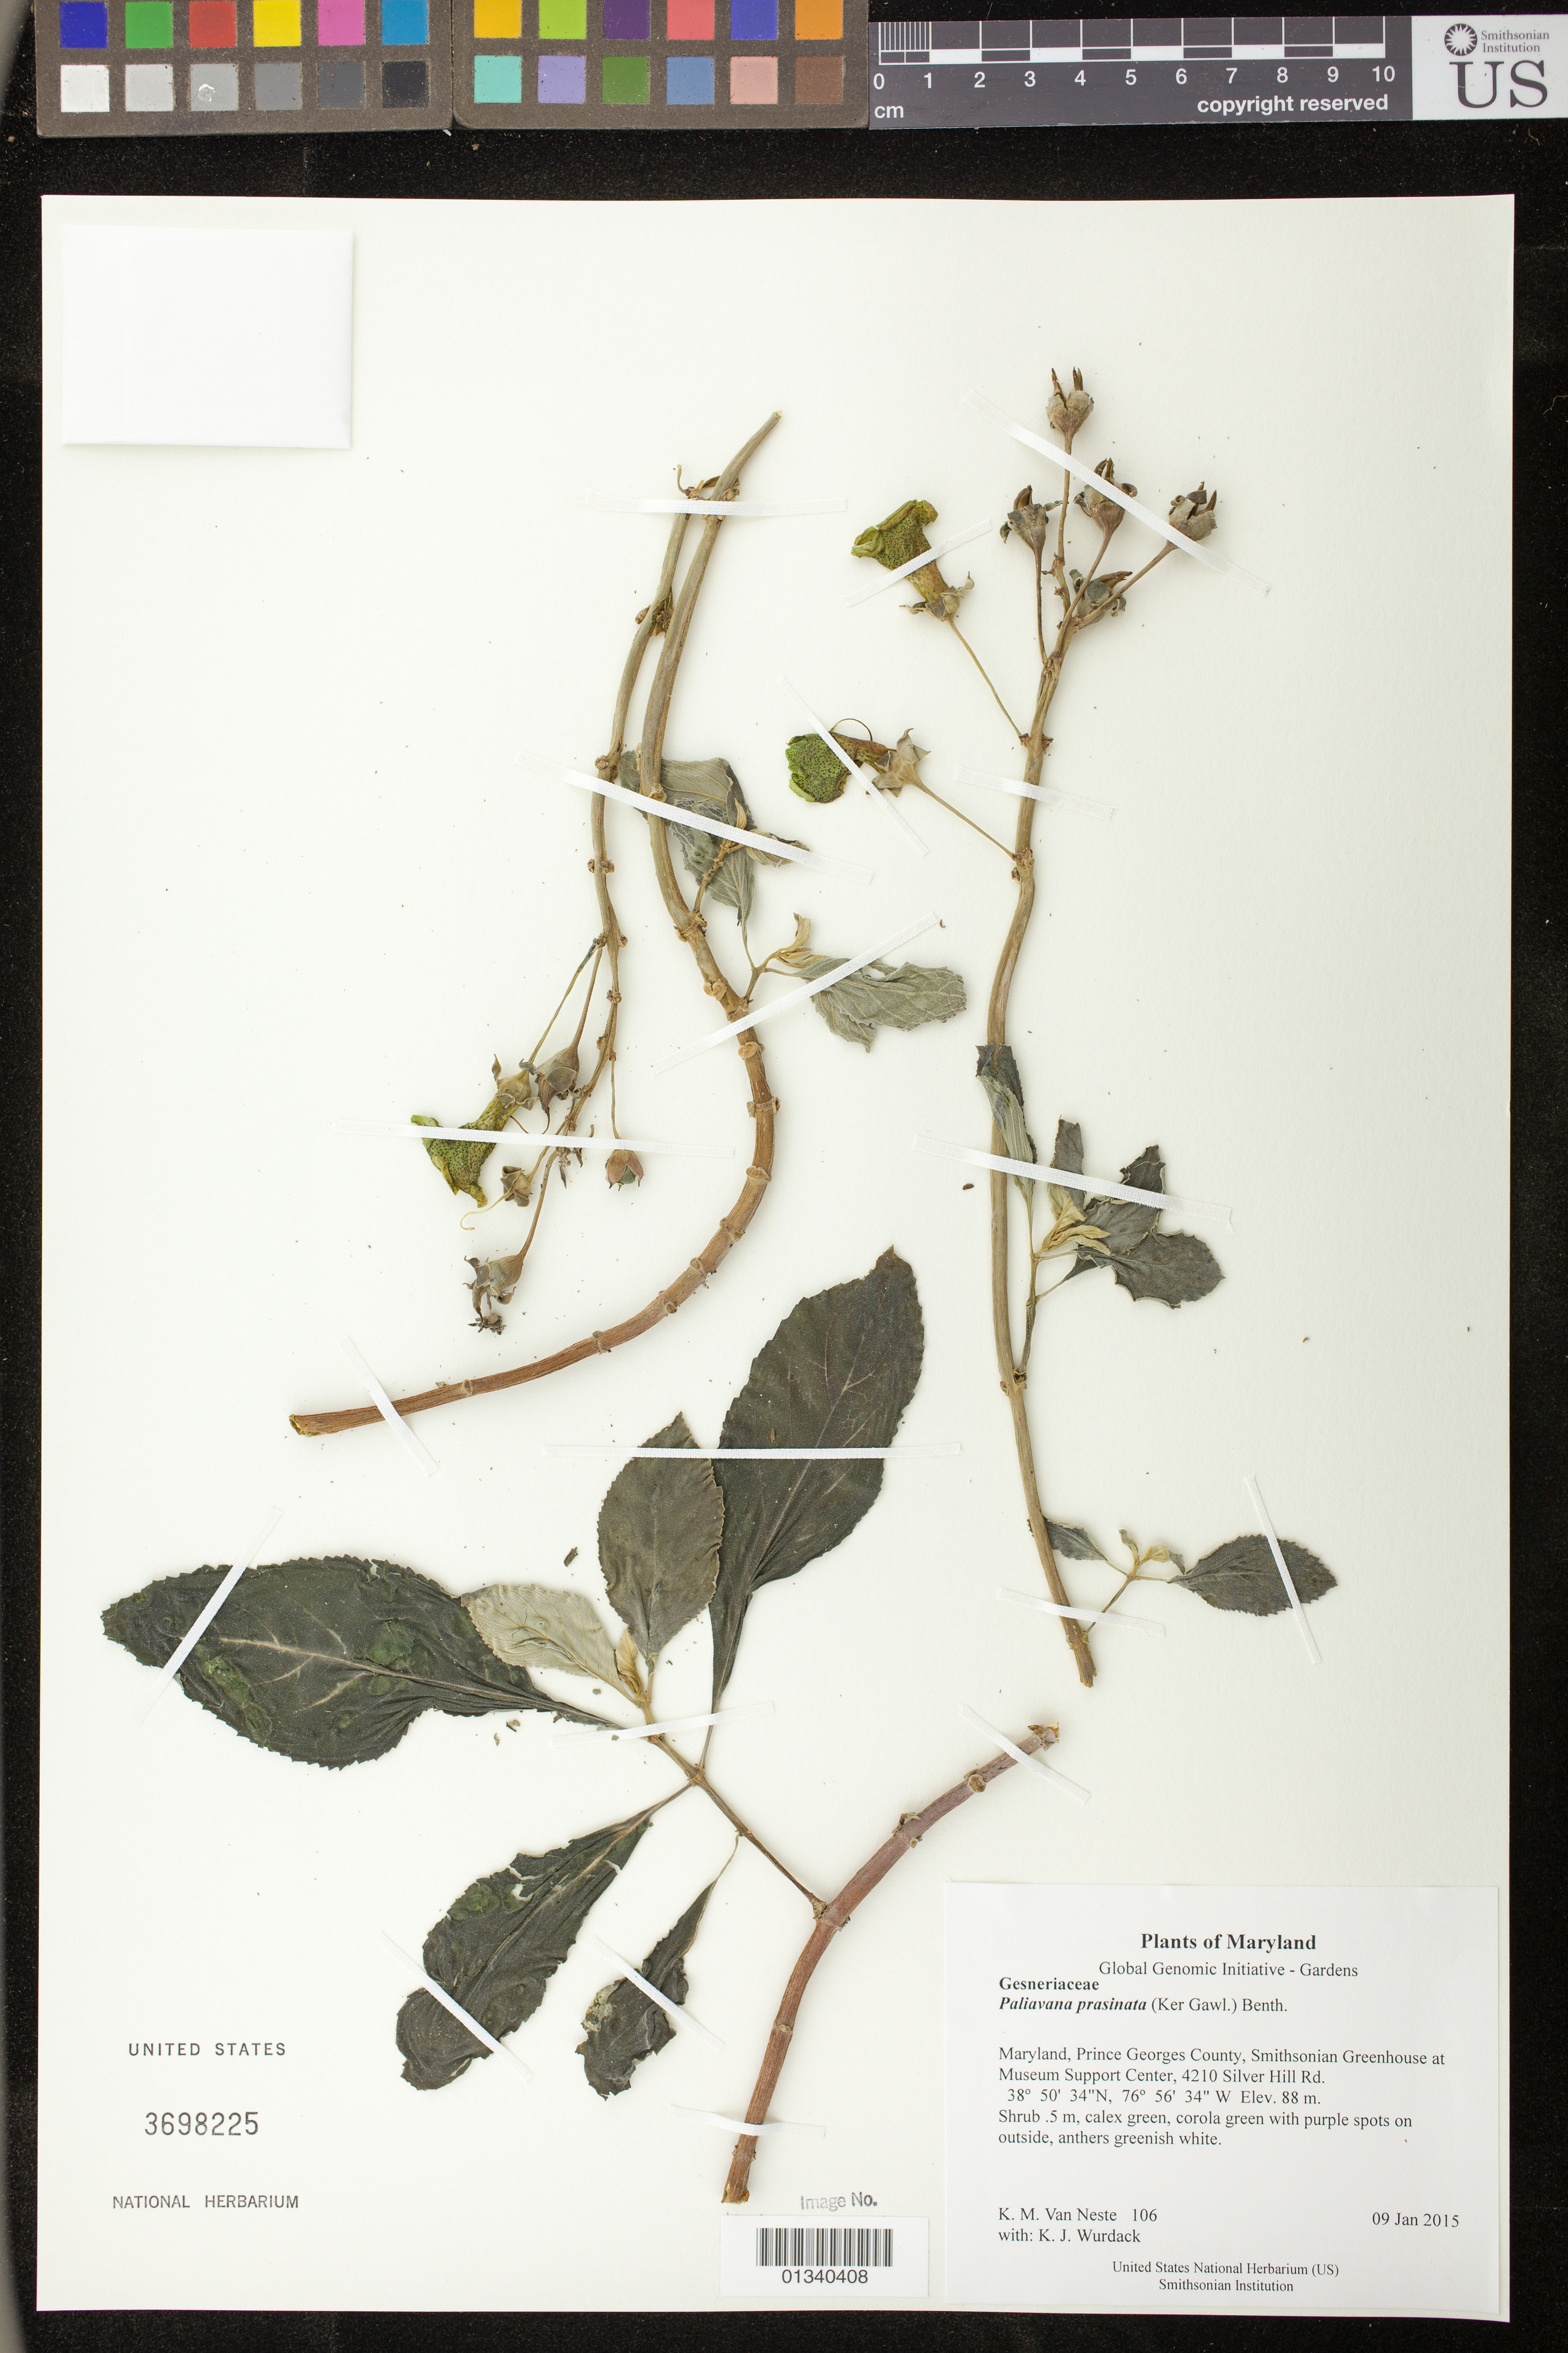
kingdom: Plantae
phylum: Tracheophyta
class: Magnoliopsida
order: Lamiales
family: Gesneriaceae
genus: Paliavana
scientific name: Paliavana prasinata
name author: (Ker Gawl.) Benth.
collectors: K. M. Van Neste & K. Wurdack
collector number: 106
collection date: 2015-01-09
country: United States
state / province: Maryland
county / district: Prince George's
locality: Smithsonian Greenhouse at Museum Support Center, 4210 Silver Hill Rd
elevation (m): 88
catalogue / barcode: US 3698225